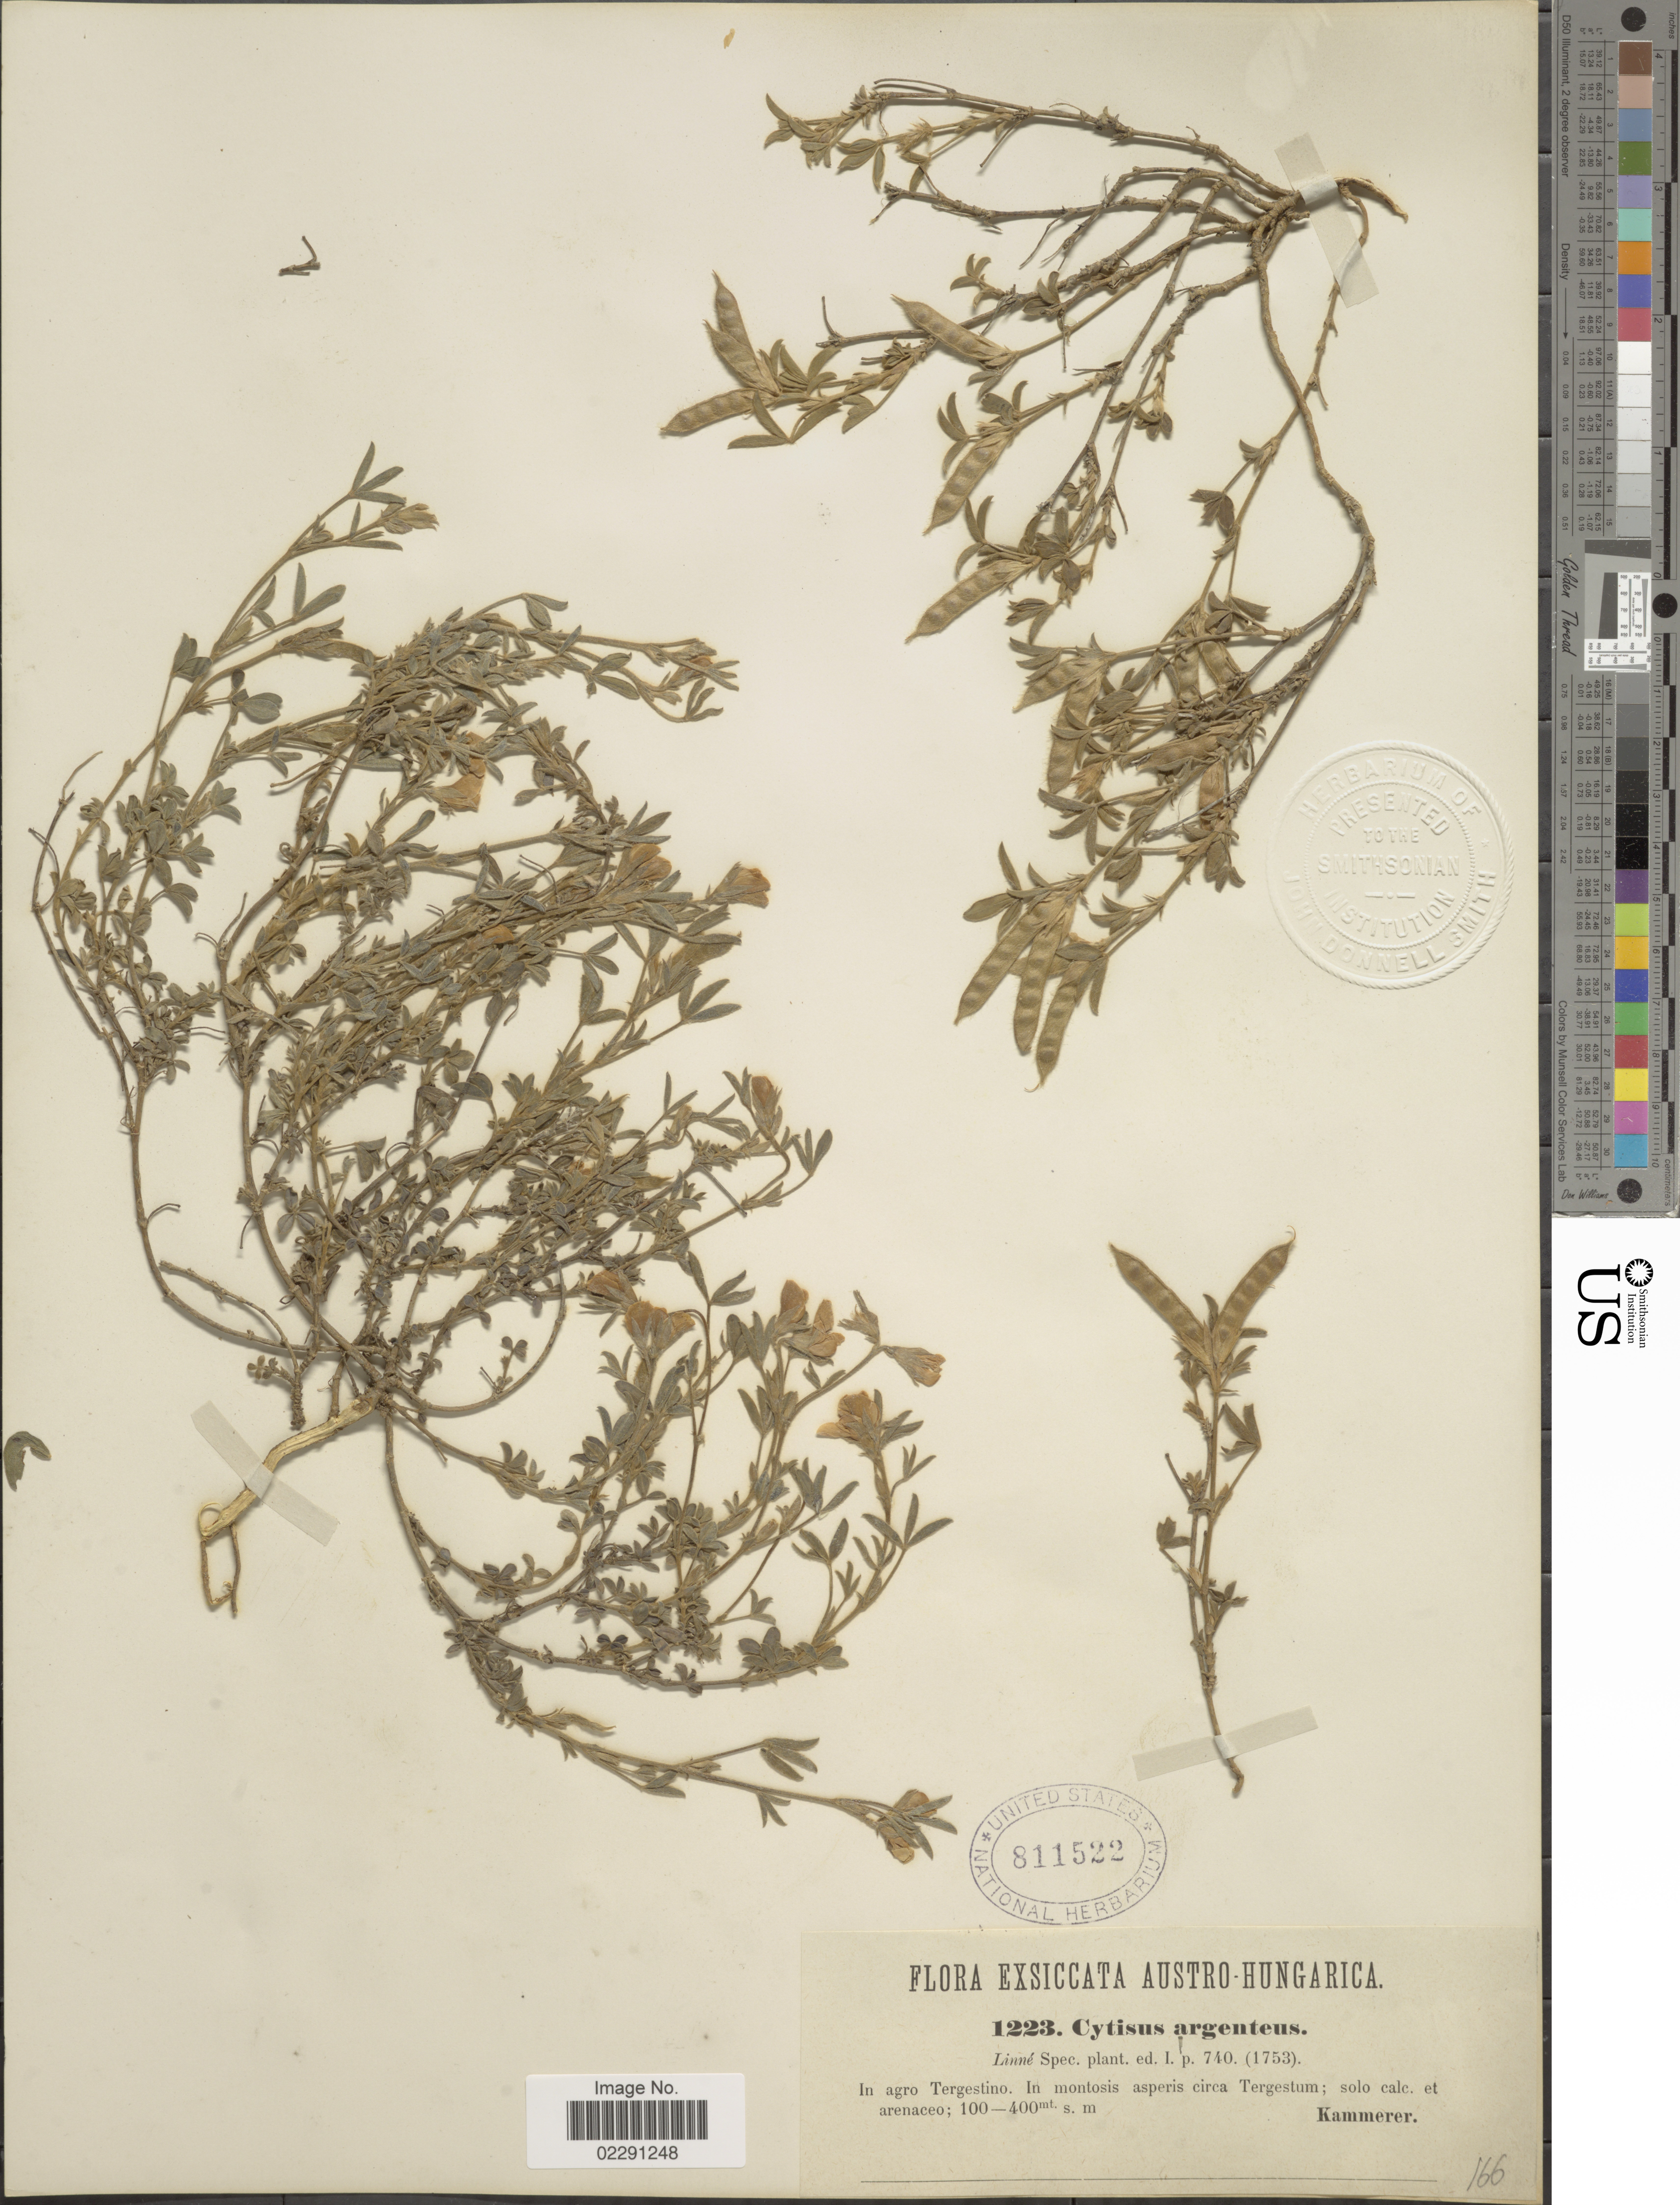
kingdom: Plantae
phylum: Tracheophyta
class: Magnoliopsida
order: Fabales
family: Fabaceae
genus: Argyrolobium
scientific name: Argyrolobium zanonii subsp. zanonii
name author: (Turra) P.W. Ball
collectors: -. Kammerer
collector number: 1223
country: Italy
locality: Austro-Hungarica, in agro Tergestino, in montosis asperis circa Tergestum [Trieste]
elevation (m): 100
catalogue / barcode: US 811522